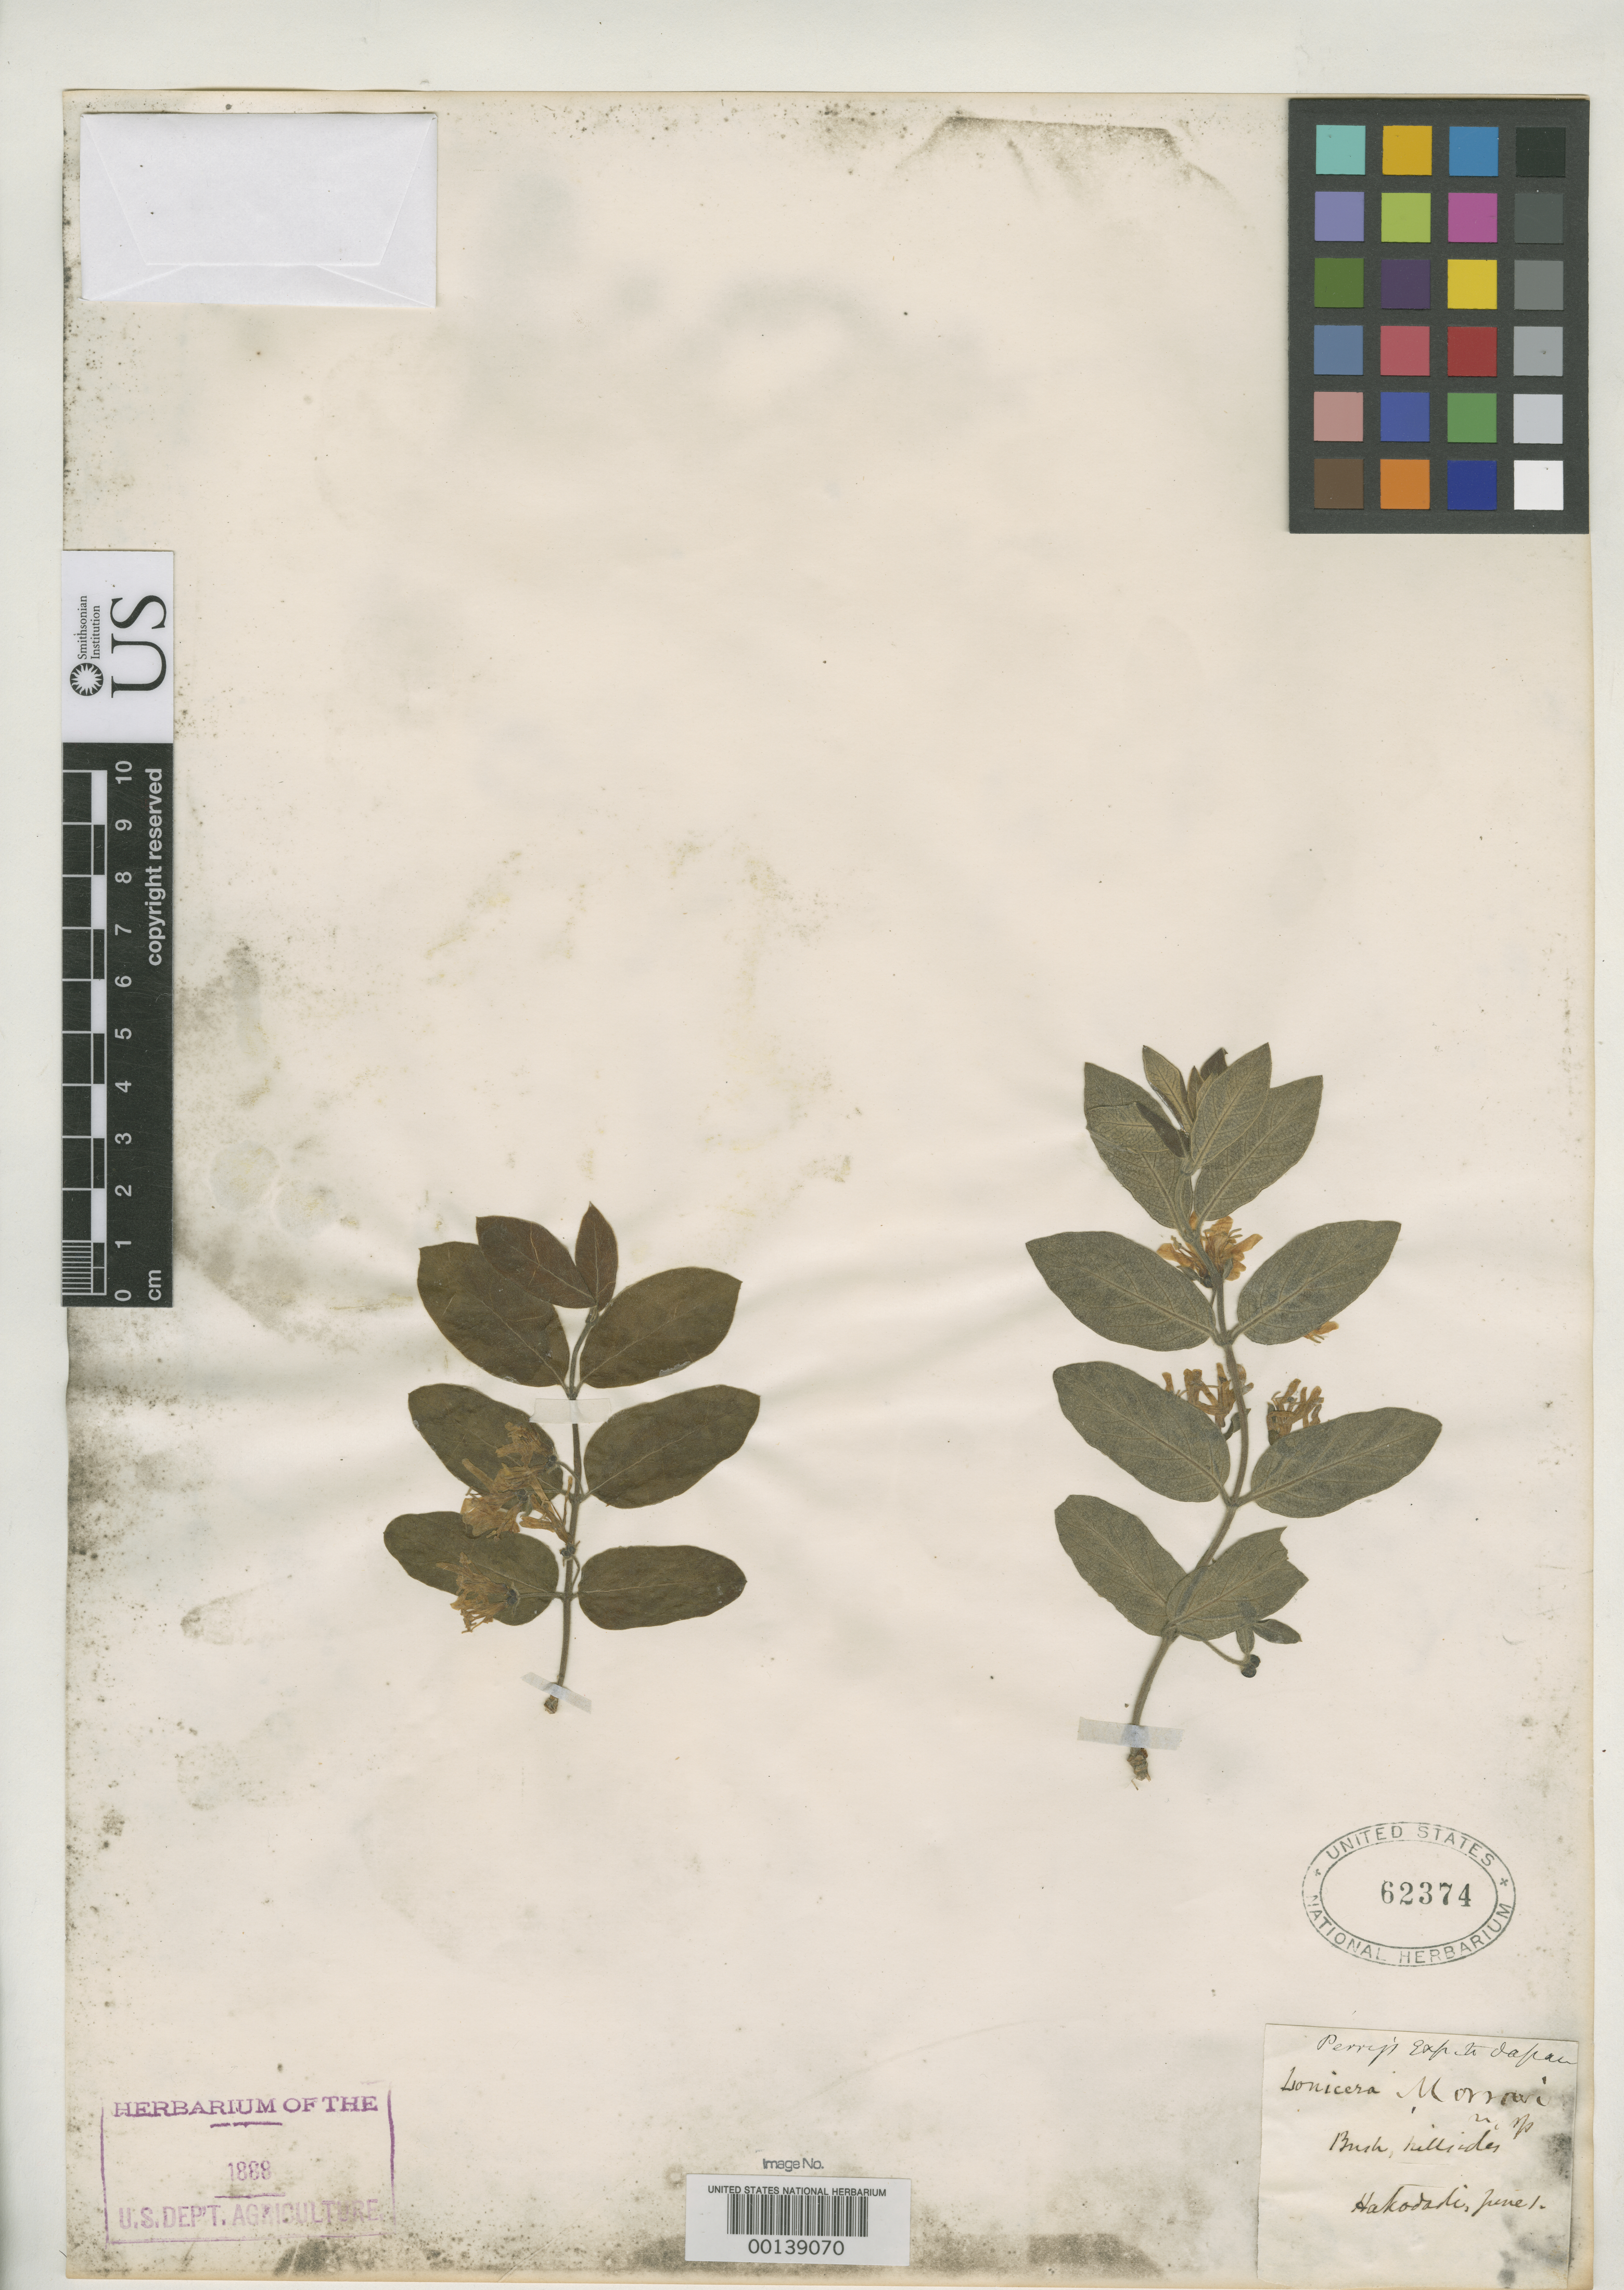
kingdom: Plantae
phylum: Tracheophyta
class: Magnoliopsida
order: Dipsacales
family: Caprifoliaceae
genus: Lonicera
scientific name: Lonicera morrowii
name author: A. Gray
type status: Type Collection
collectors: Perry Exped.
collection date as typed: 01 Jun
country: Japan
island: Honshu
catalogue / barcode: US 62374